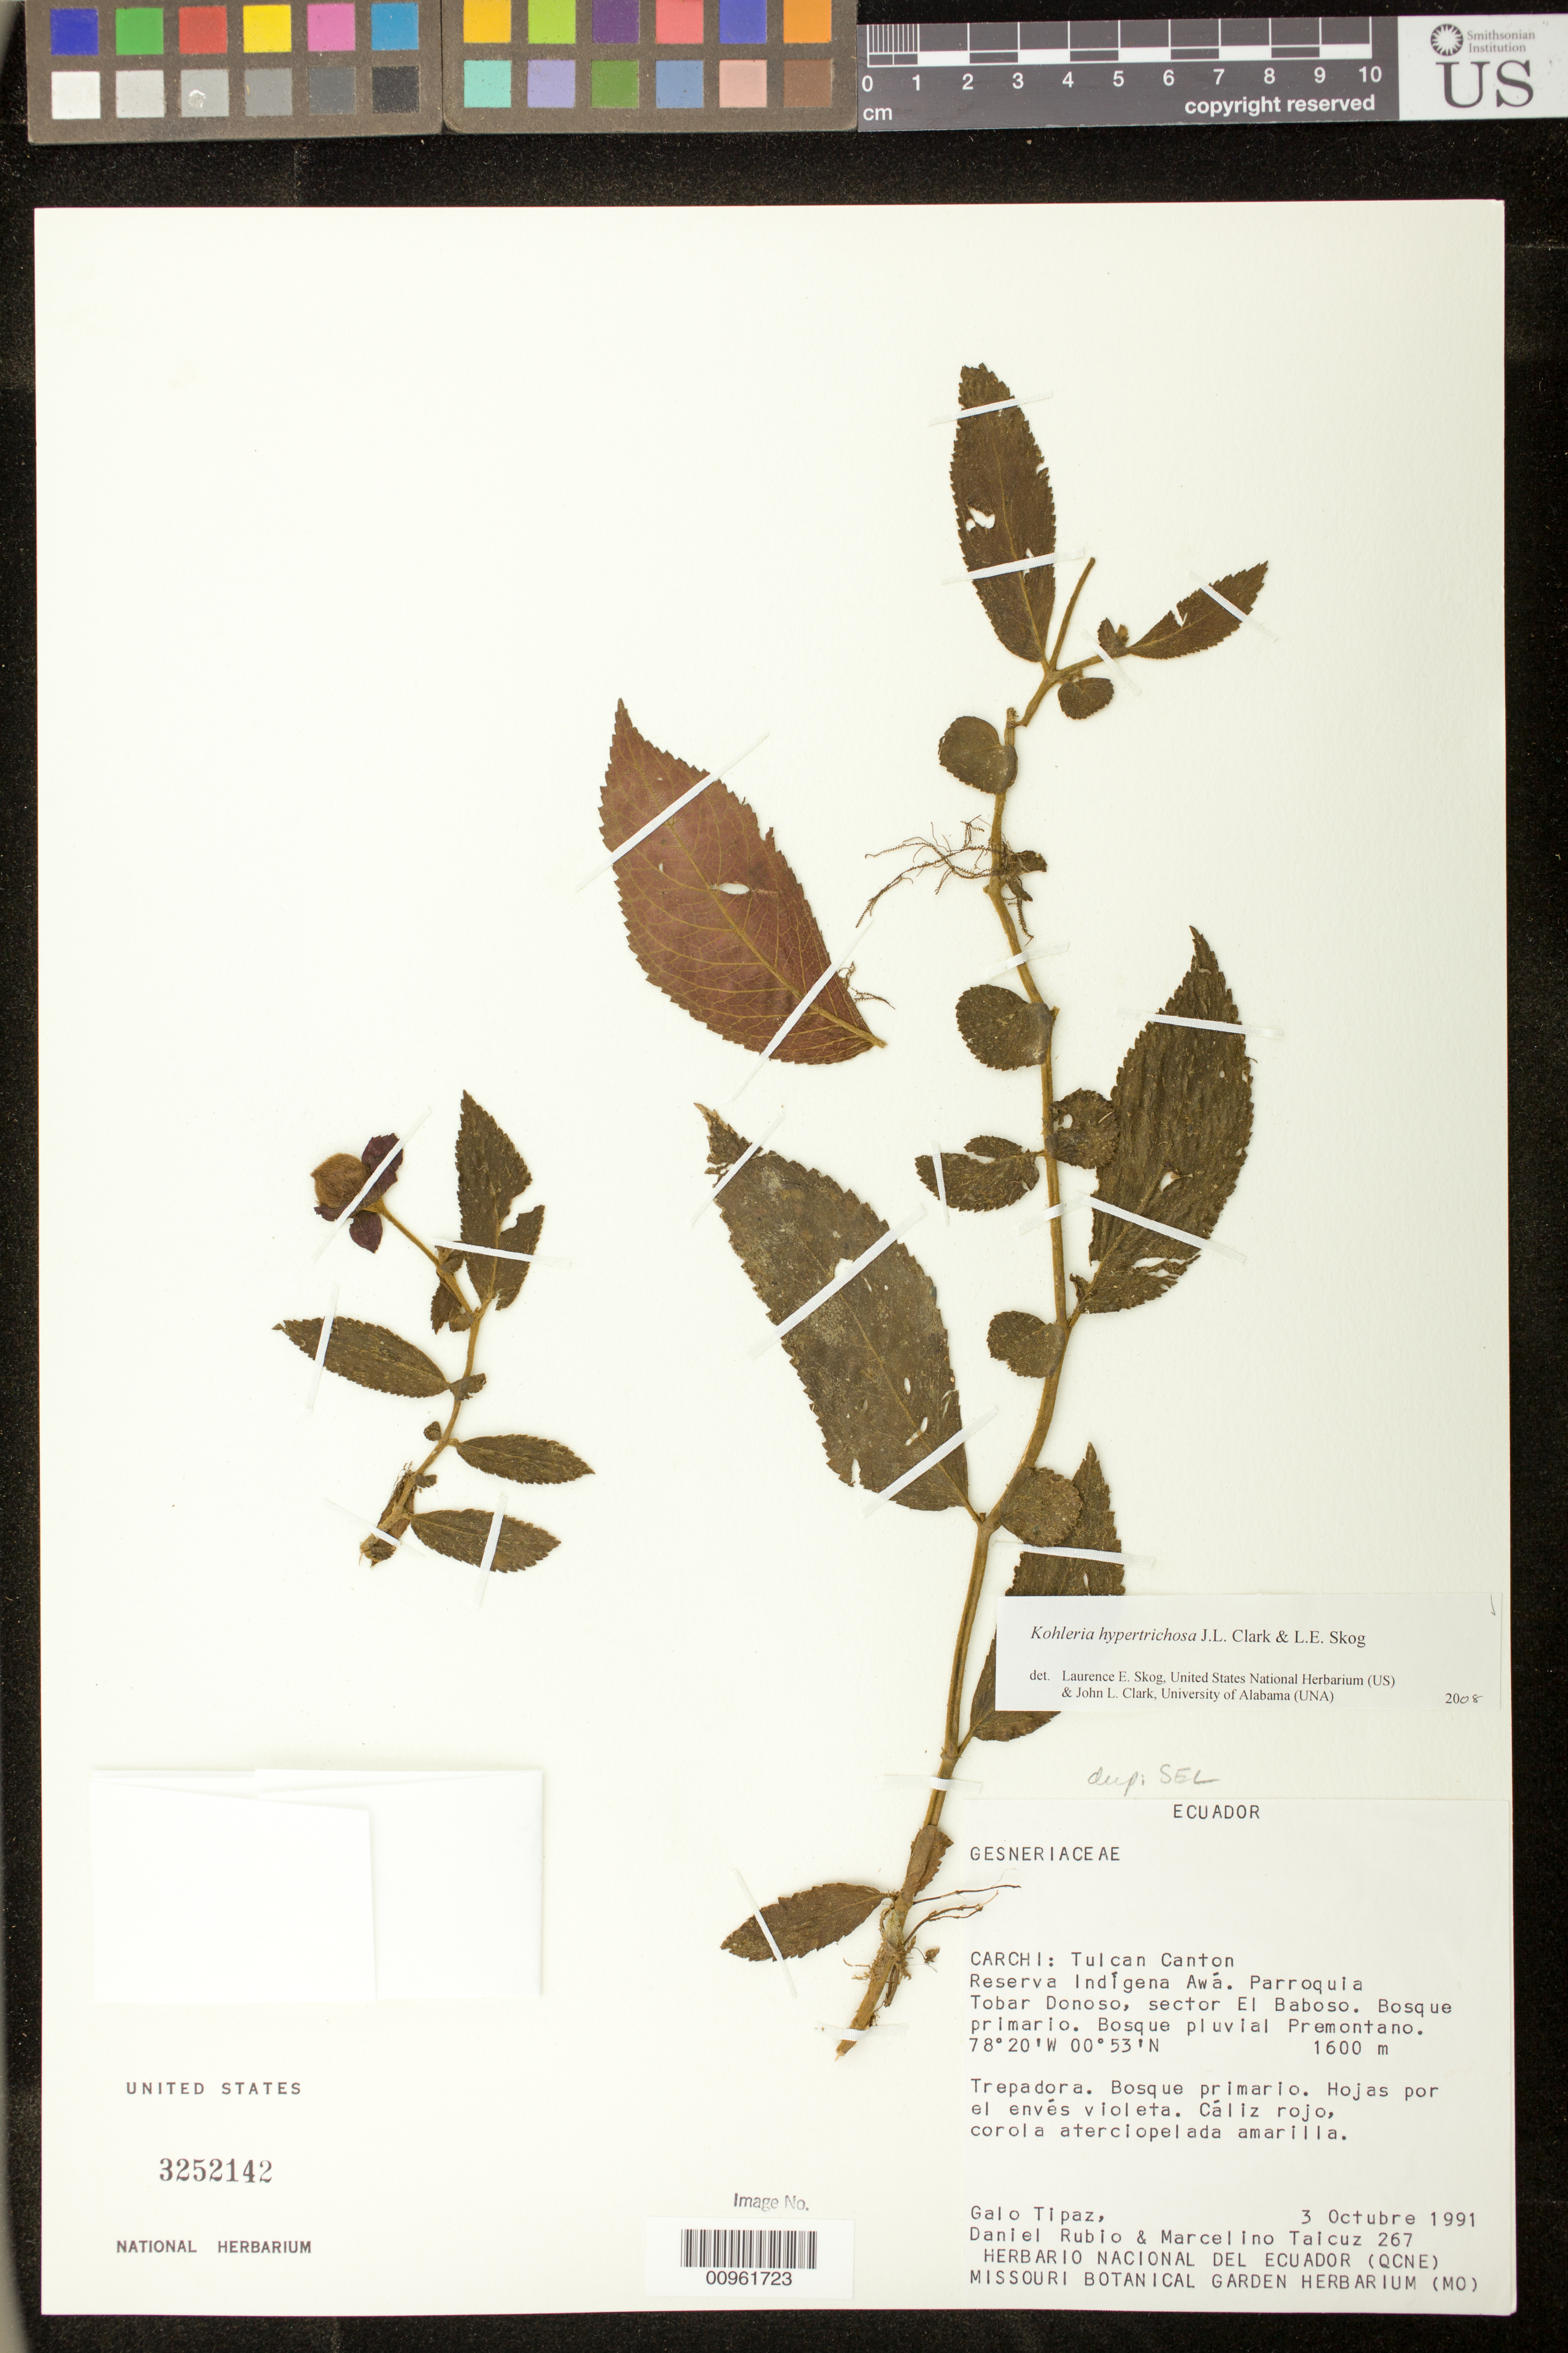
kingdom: Plantae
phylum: Tracheophyta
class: Magnoliopsida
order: Lamiales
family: Gesneriaceae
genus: Kohleria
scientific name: Kohleria hypertrichosa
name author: J.L. Clark & L.E. Skog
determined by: Clark, J. L.; Skog, Laurence E.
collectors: G. Tipaz, D. Rubio & M. Taicuz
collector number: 267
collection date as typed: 03 Oct 1991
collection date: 1991-10-03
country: Ecuador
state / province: Carchi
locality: Carchi: Tulcan Canton. Reserva Indígena Awá, parroquia Tobar Donoso, sector El Baboso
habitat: Bosque pluvial premontano; bosque secundario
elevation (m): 1600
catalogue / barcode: US 3252142